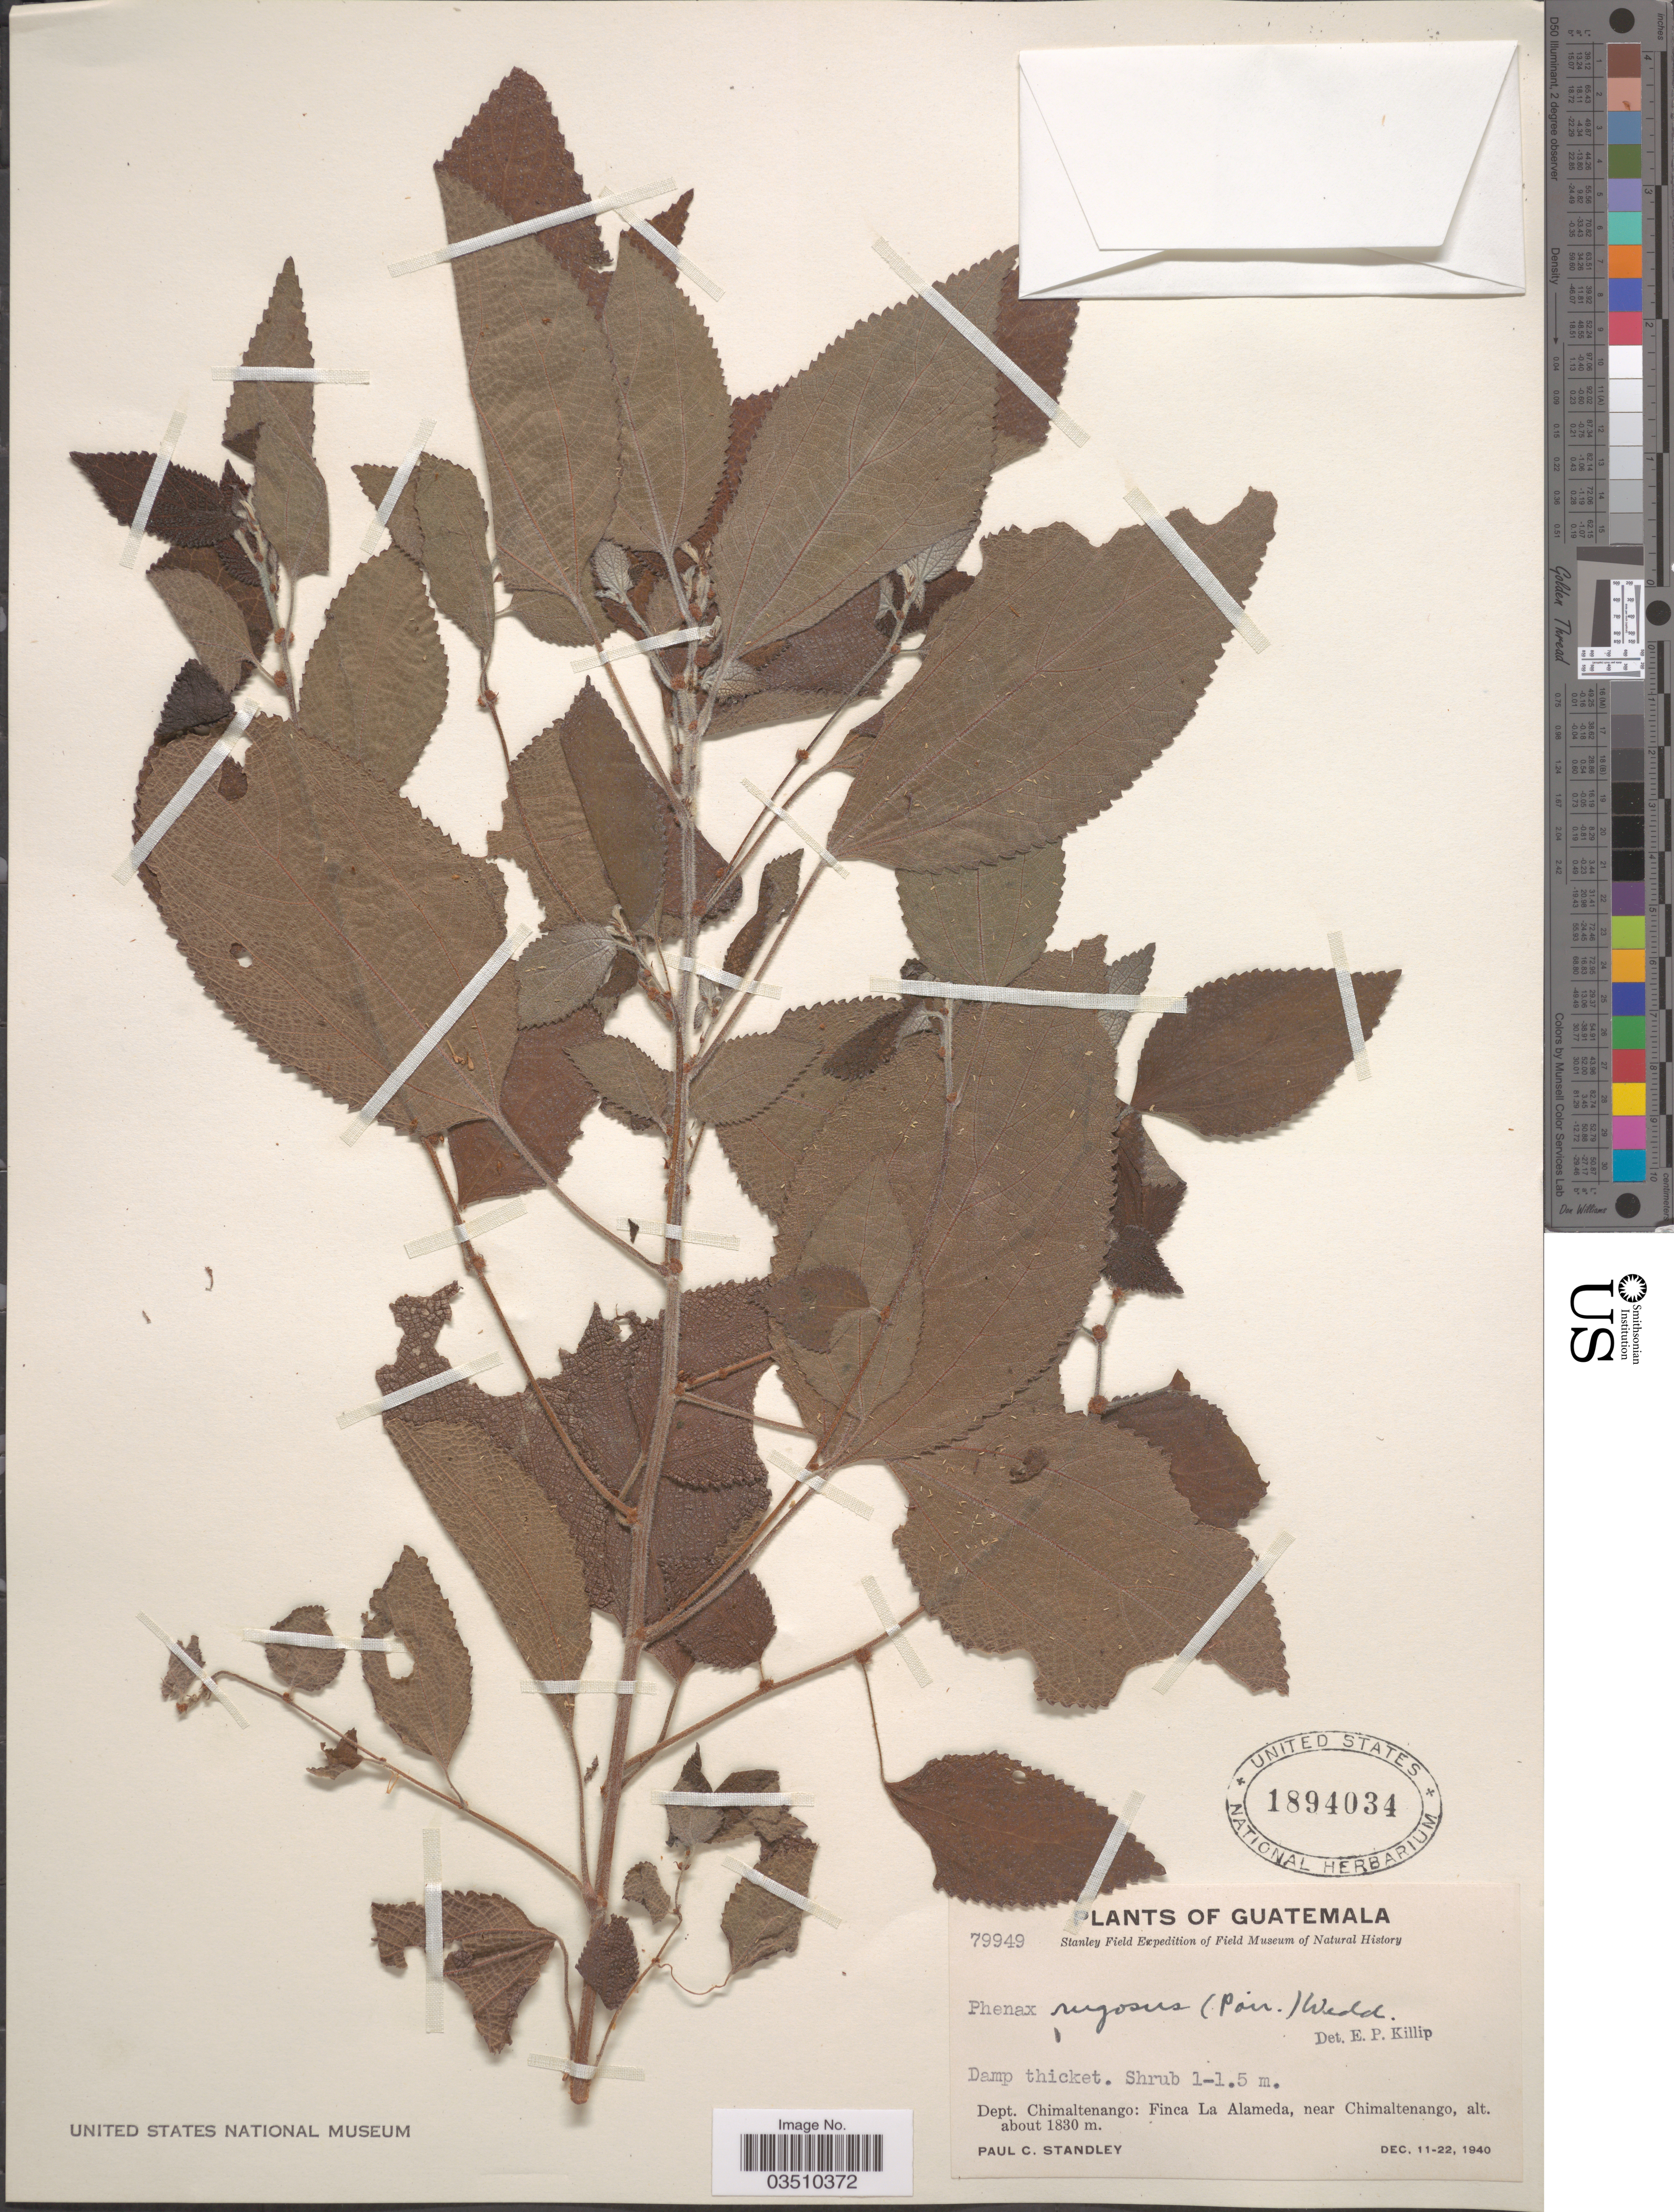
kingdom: Plantae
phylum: Tracheophyta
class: Magnoliopsida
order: Rosales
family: Urticaceae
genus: Phenax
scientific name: Phenax rugosus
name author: (Poir.) Wedd.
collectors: P. C. Standley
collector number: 79949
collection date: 1940-12-11/1940-12-22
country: Guatemala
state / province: Chimaltenango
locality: Dept. Chimaltenango: Finca La Alameda, near Chimaltenango.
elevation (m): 1830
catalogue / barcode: US 1894034